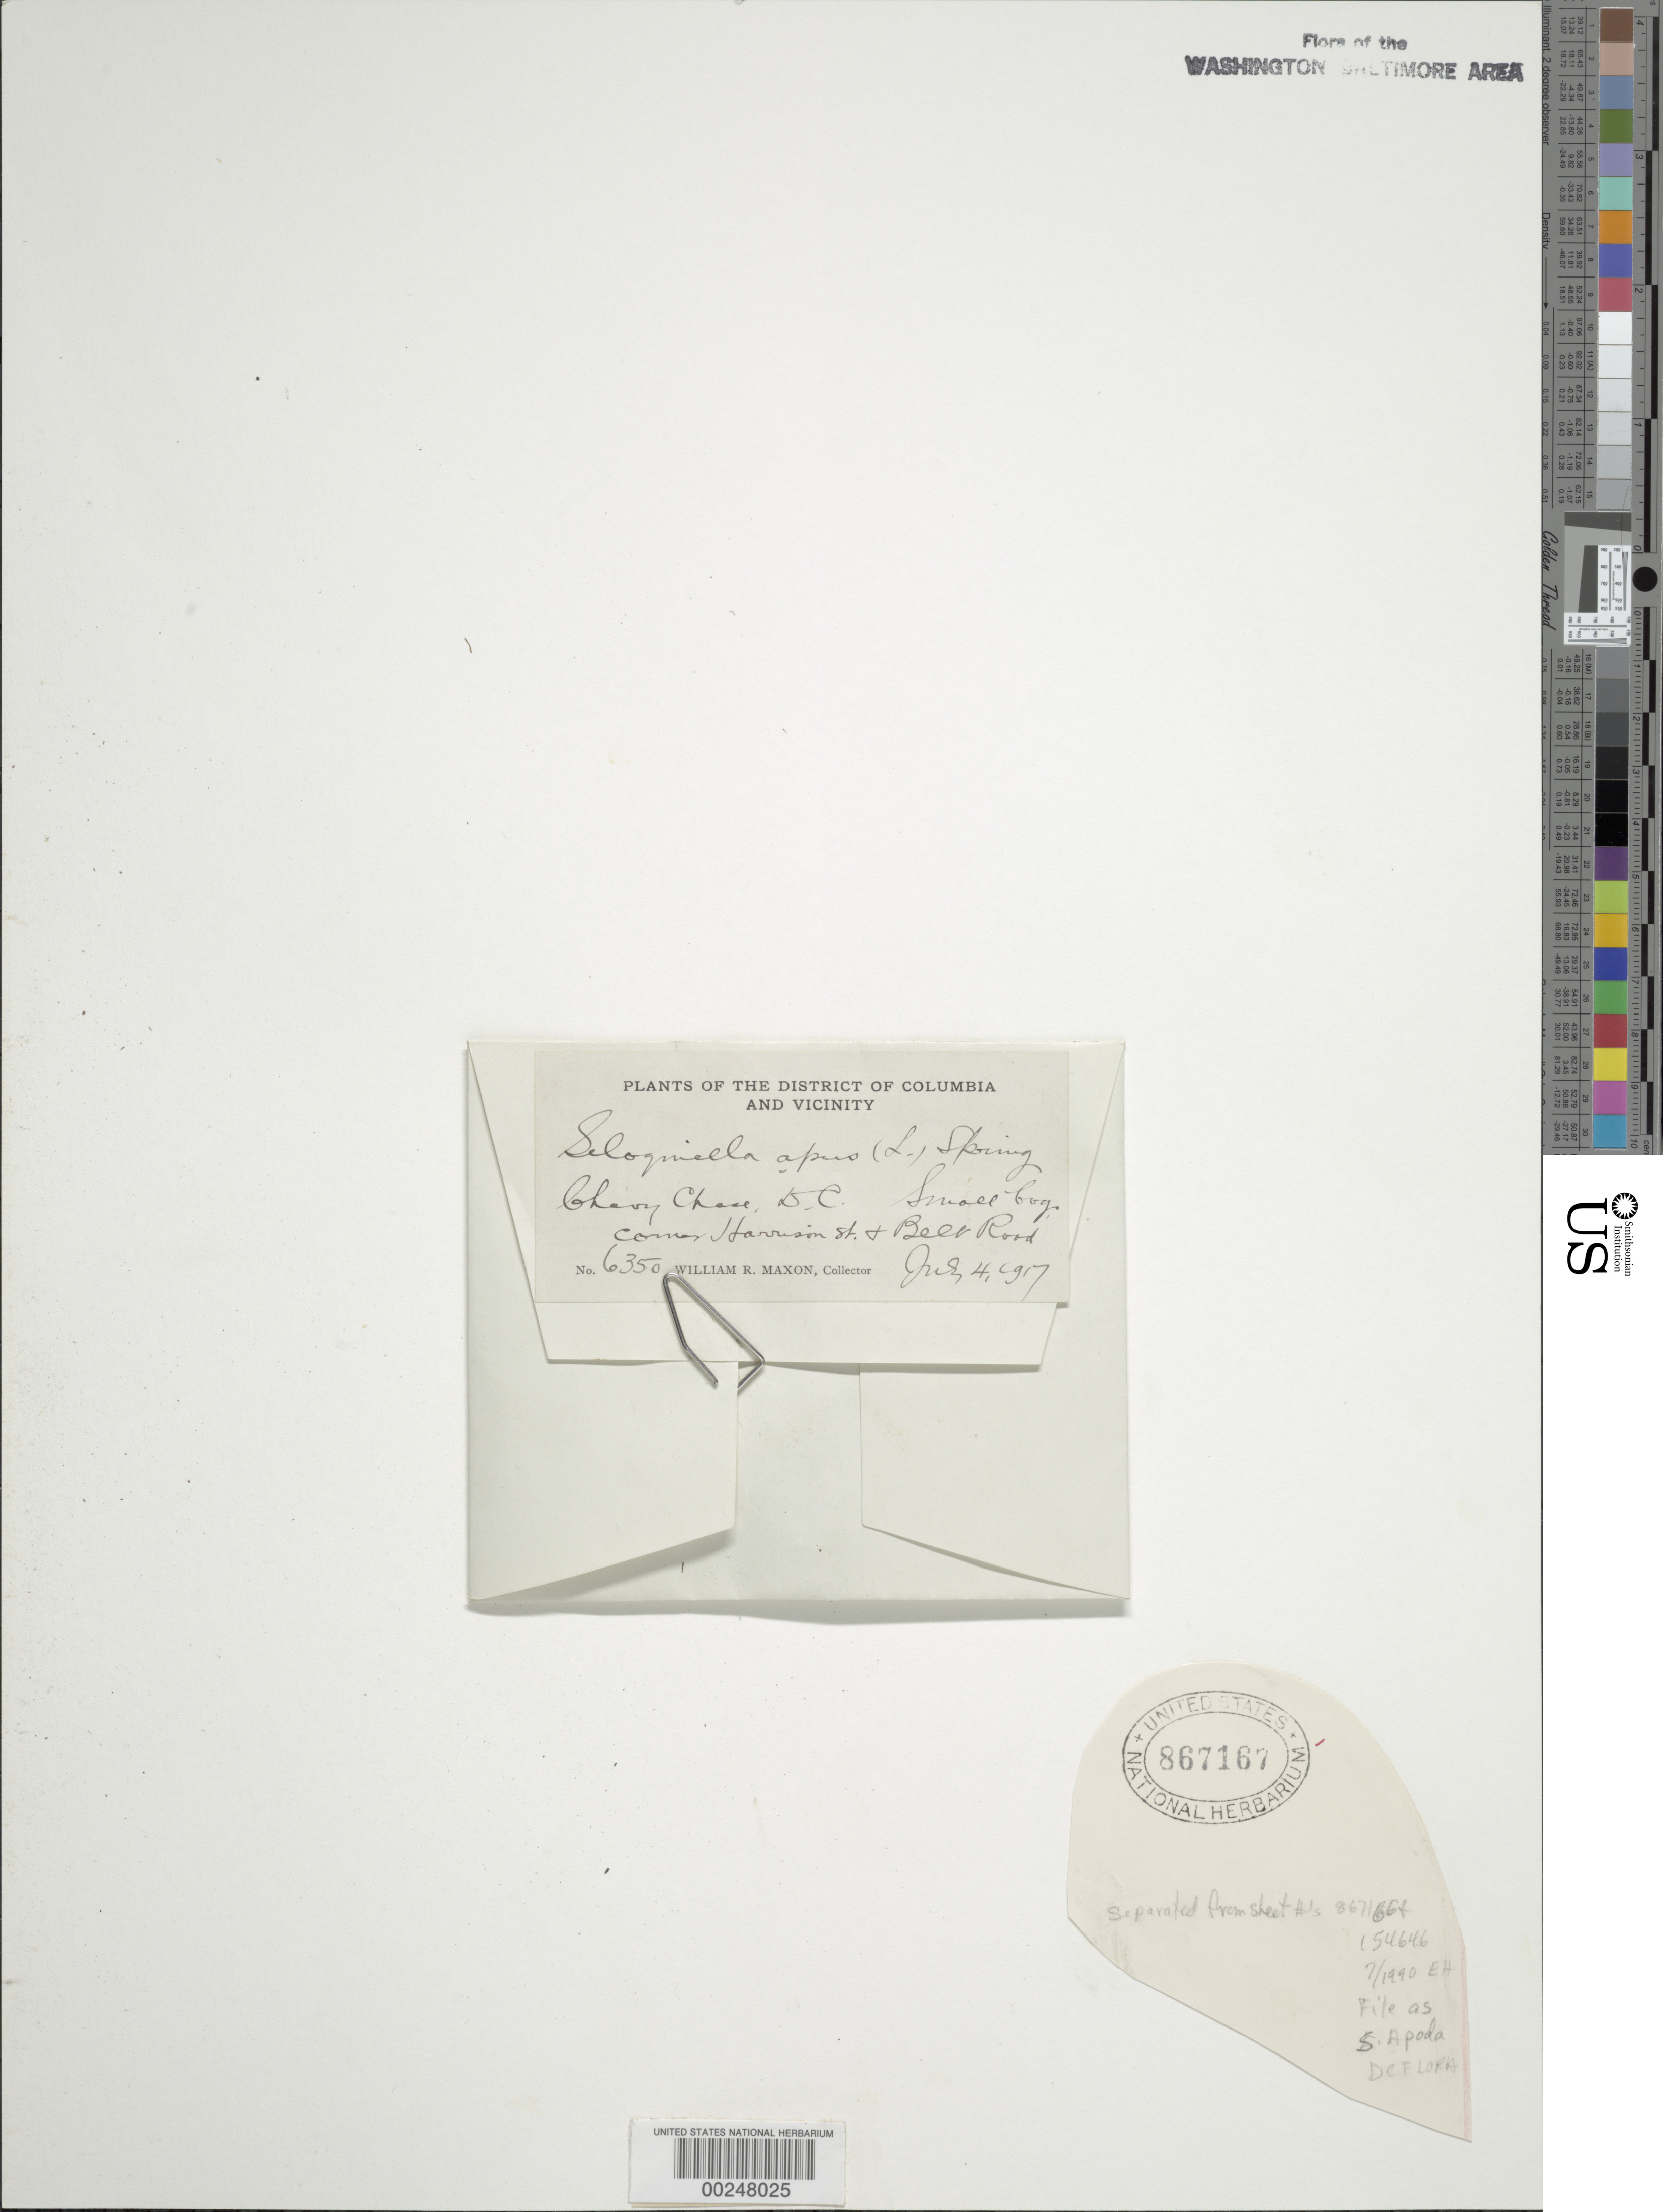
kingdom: Plantae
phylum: Tracheophyta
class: Lycopodiopsida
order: Selaginellales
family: Selaginellaceae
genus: Selaginella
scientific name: Selaginella apus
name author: Spring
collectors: W. R. Maxon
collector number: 6350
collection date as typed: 04 Jul 1917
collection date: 1917-07-04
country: United States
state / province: District of Columbia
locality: Chevy Chase, corner of Harrison St. and Belt Road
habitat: Small bog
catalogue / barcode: US 867167